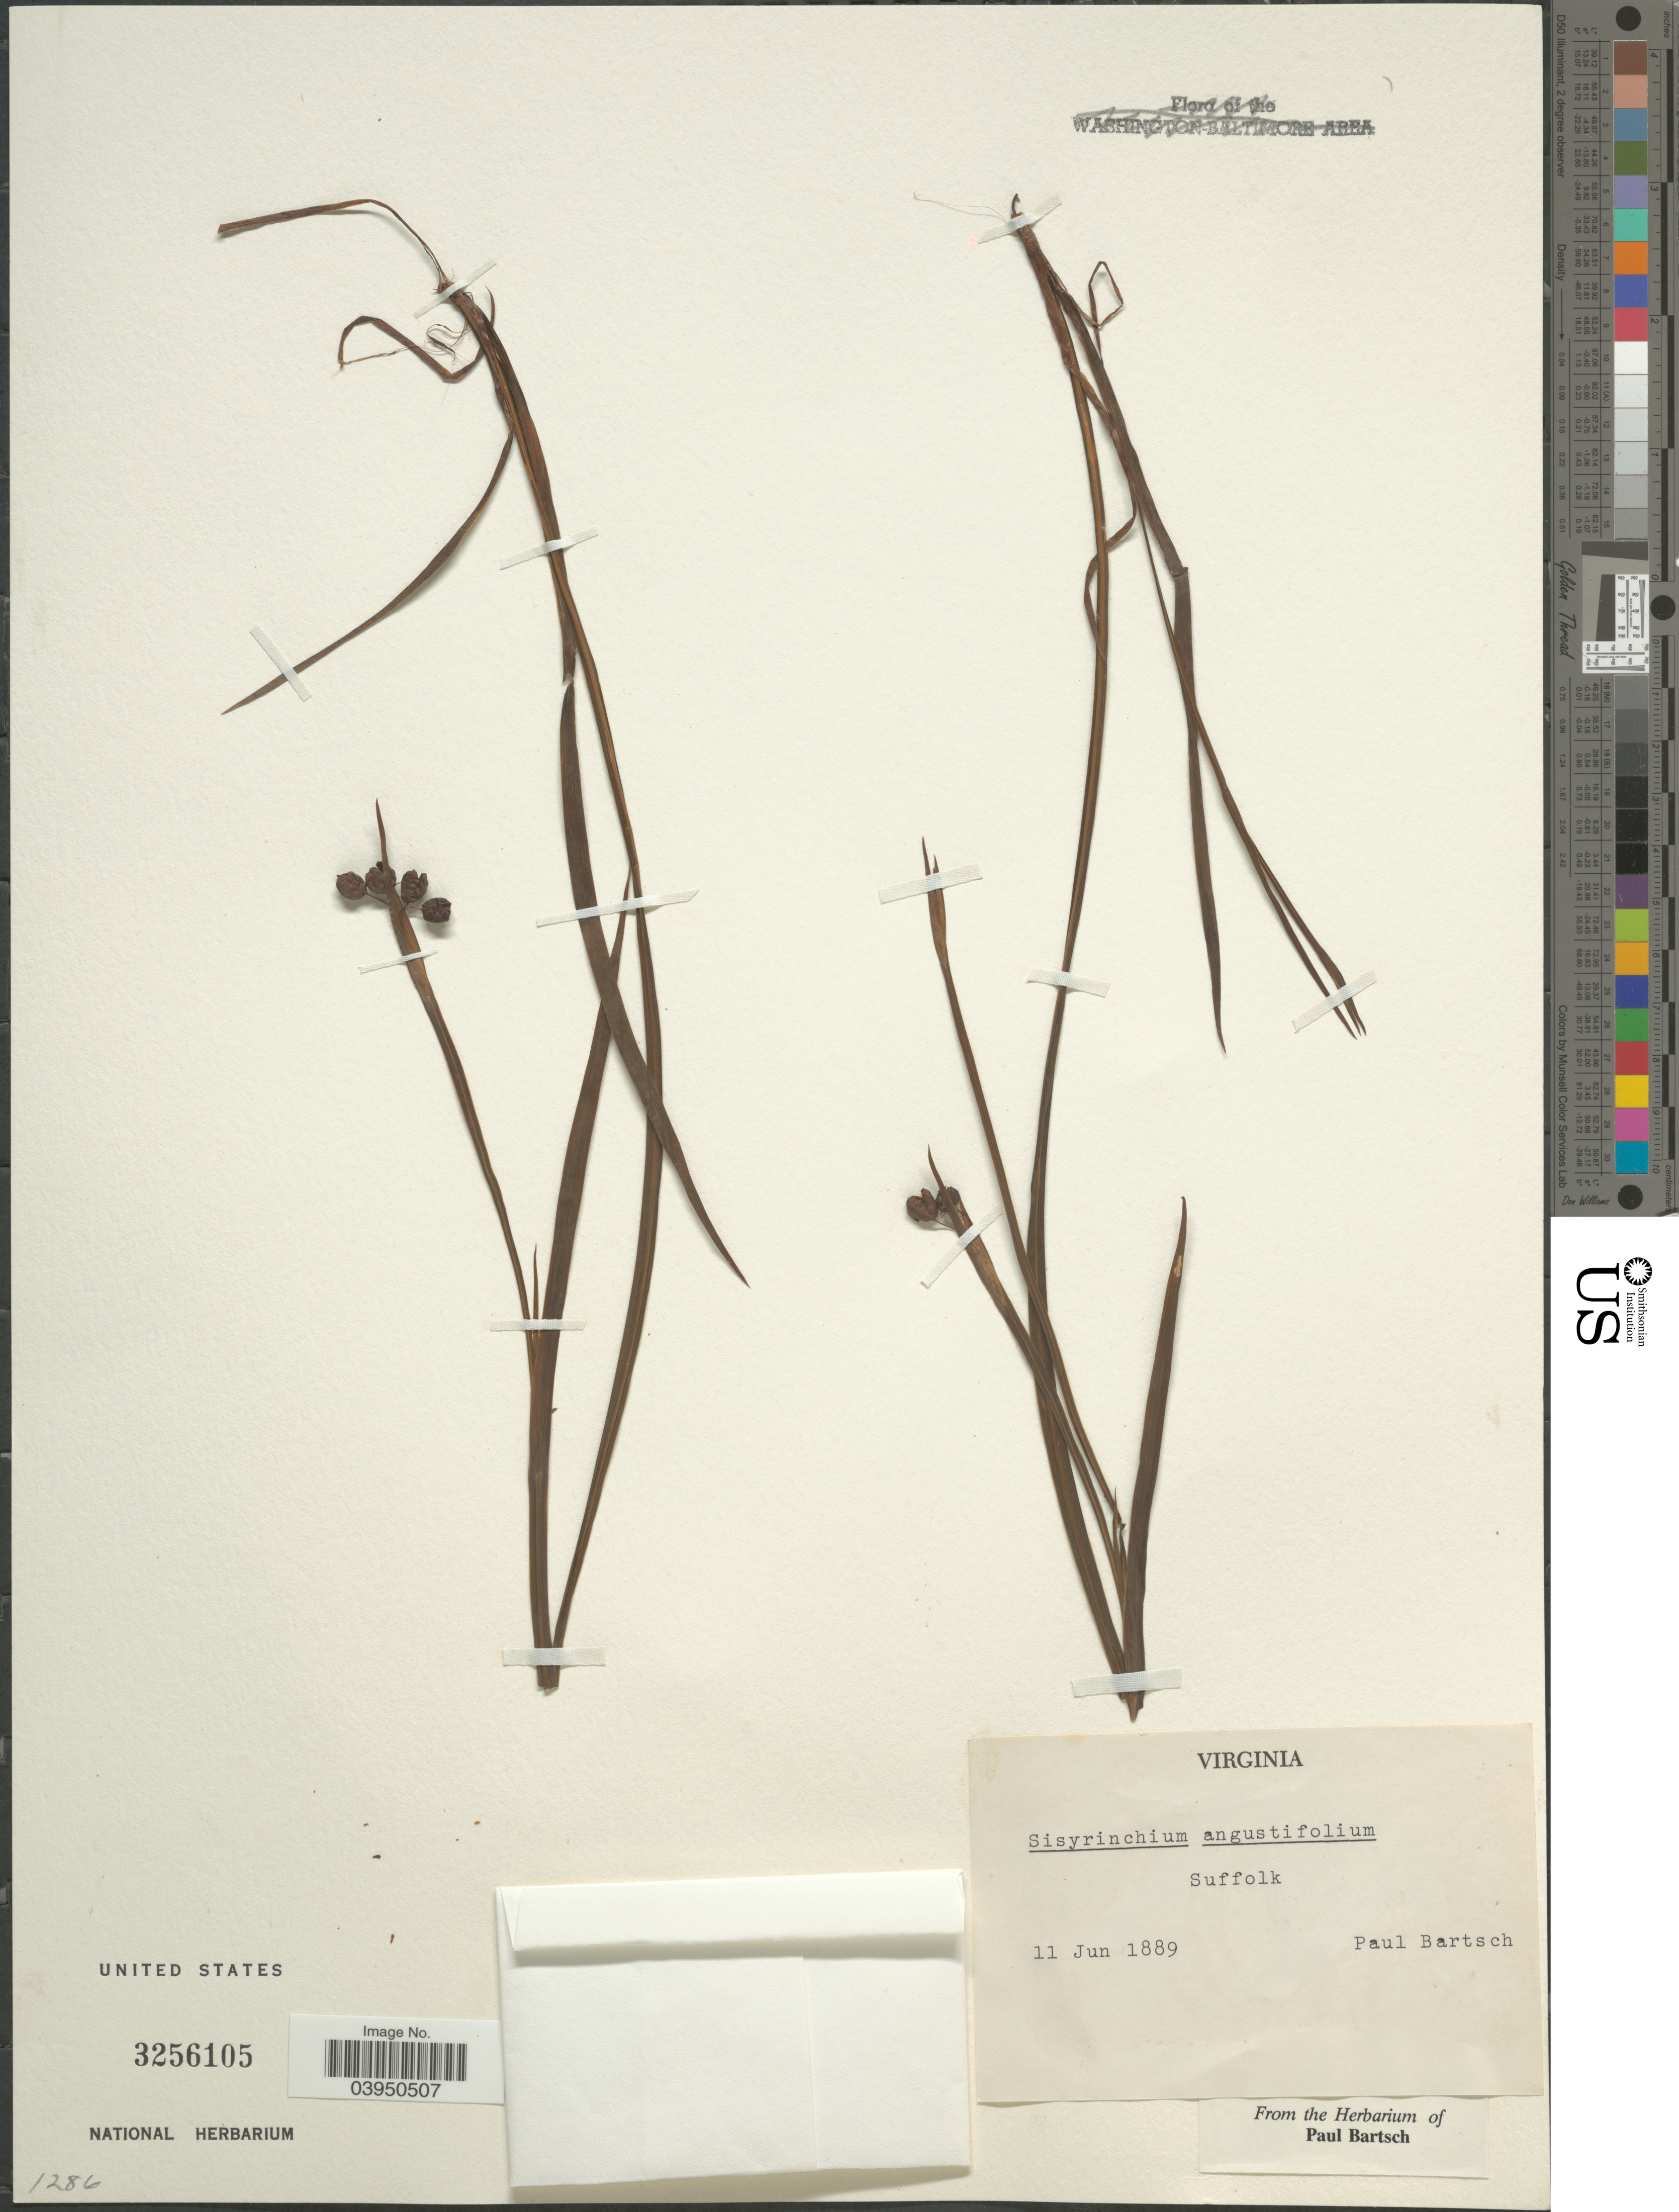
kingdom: Plantae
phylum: Tracheophyta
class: Liliopsida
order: Asparagales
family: Iridaceae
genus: Sisyrinchium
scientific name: Sisyrinchium angustifolium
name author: Mill.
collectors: P. Bartsch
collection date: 1889-06-11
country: United States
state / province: Virginia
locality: Suffolk.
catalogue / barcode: US 3256105